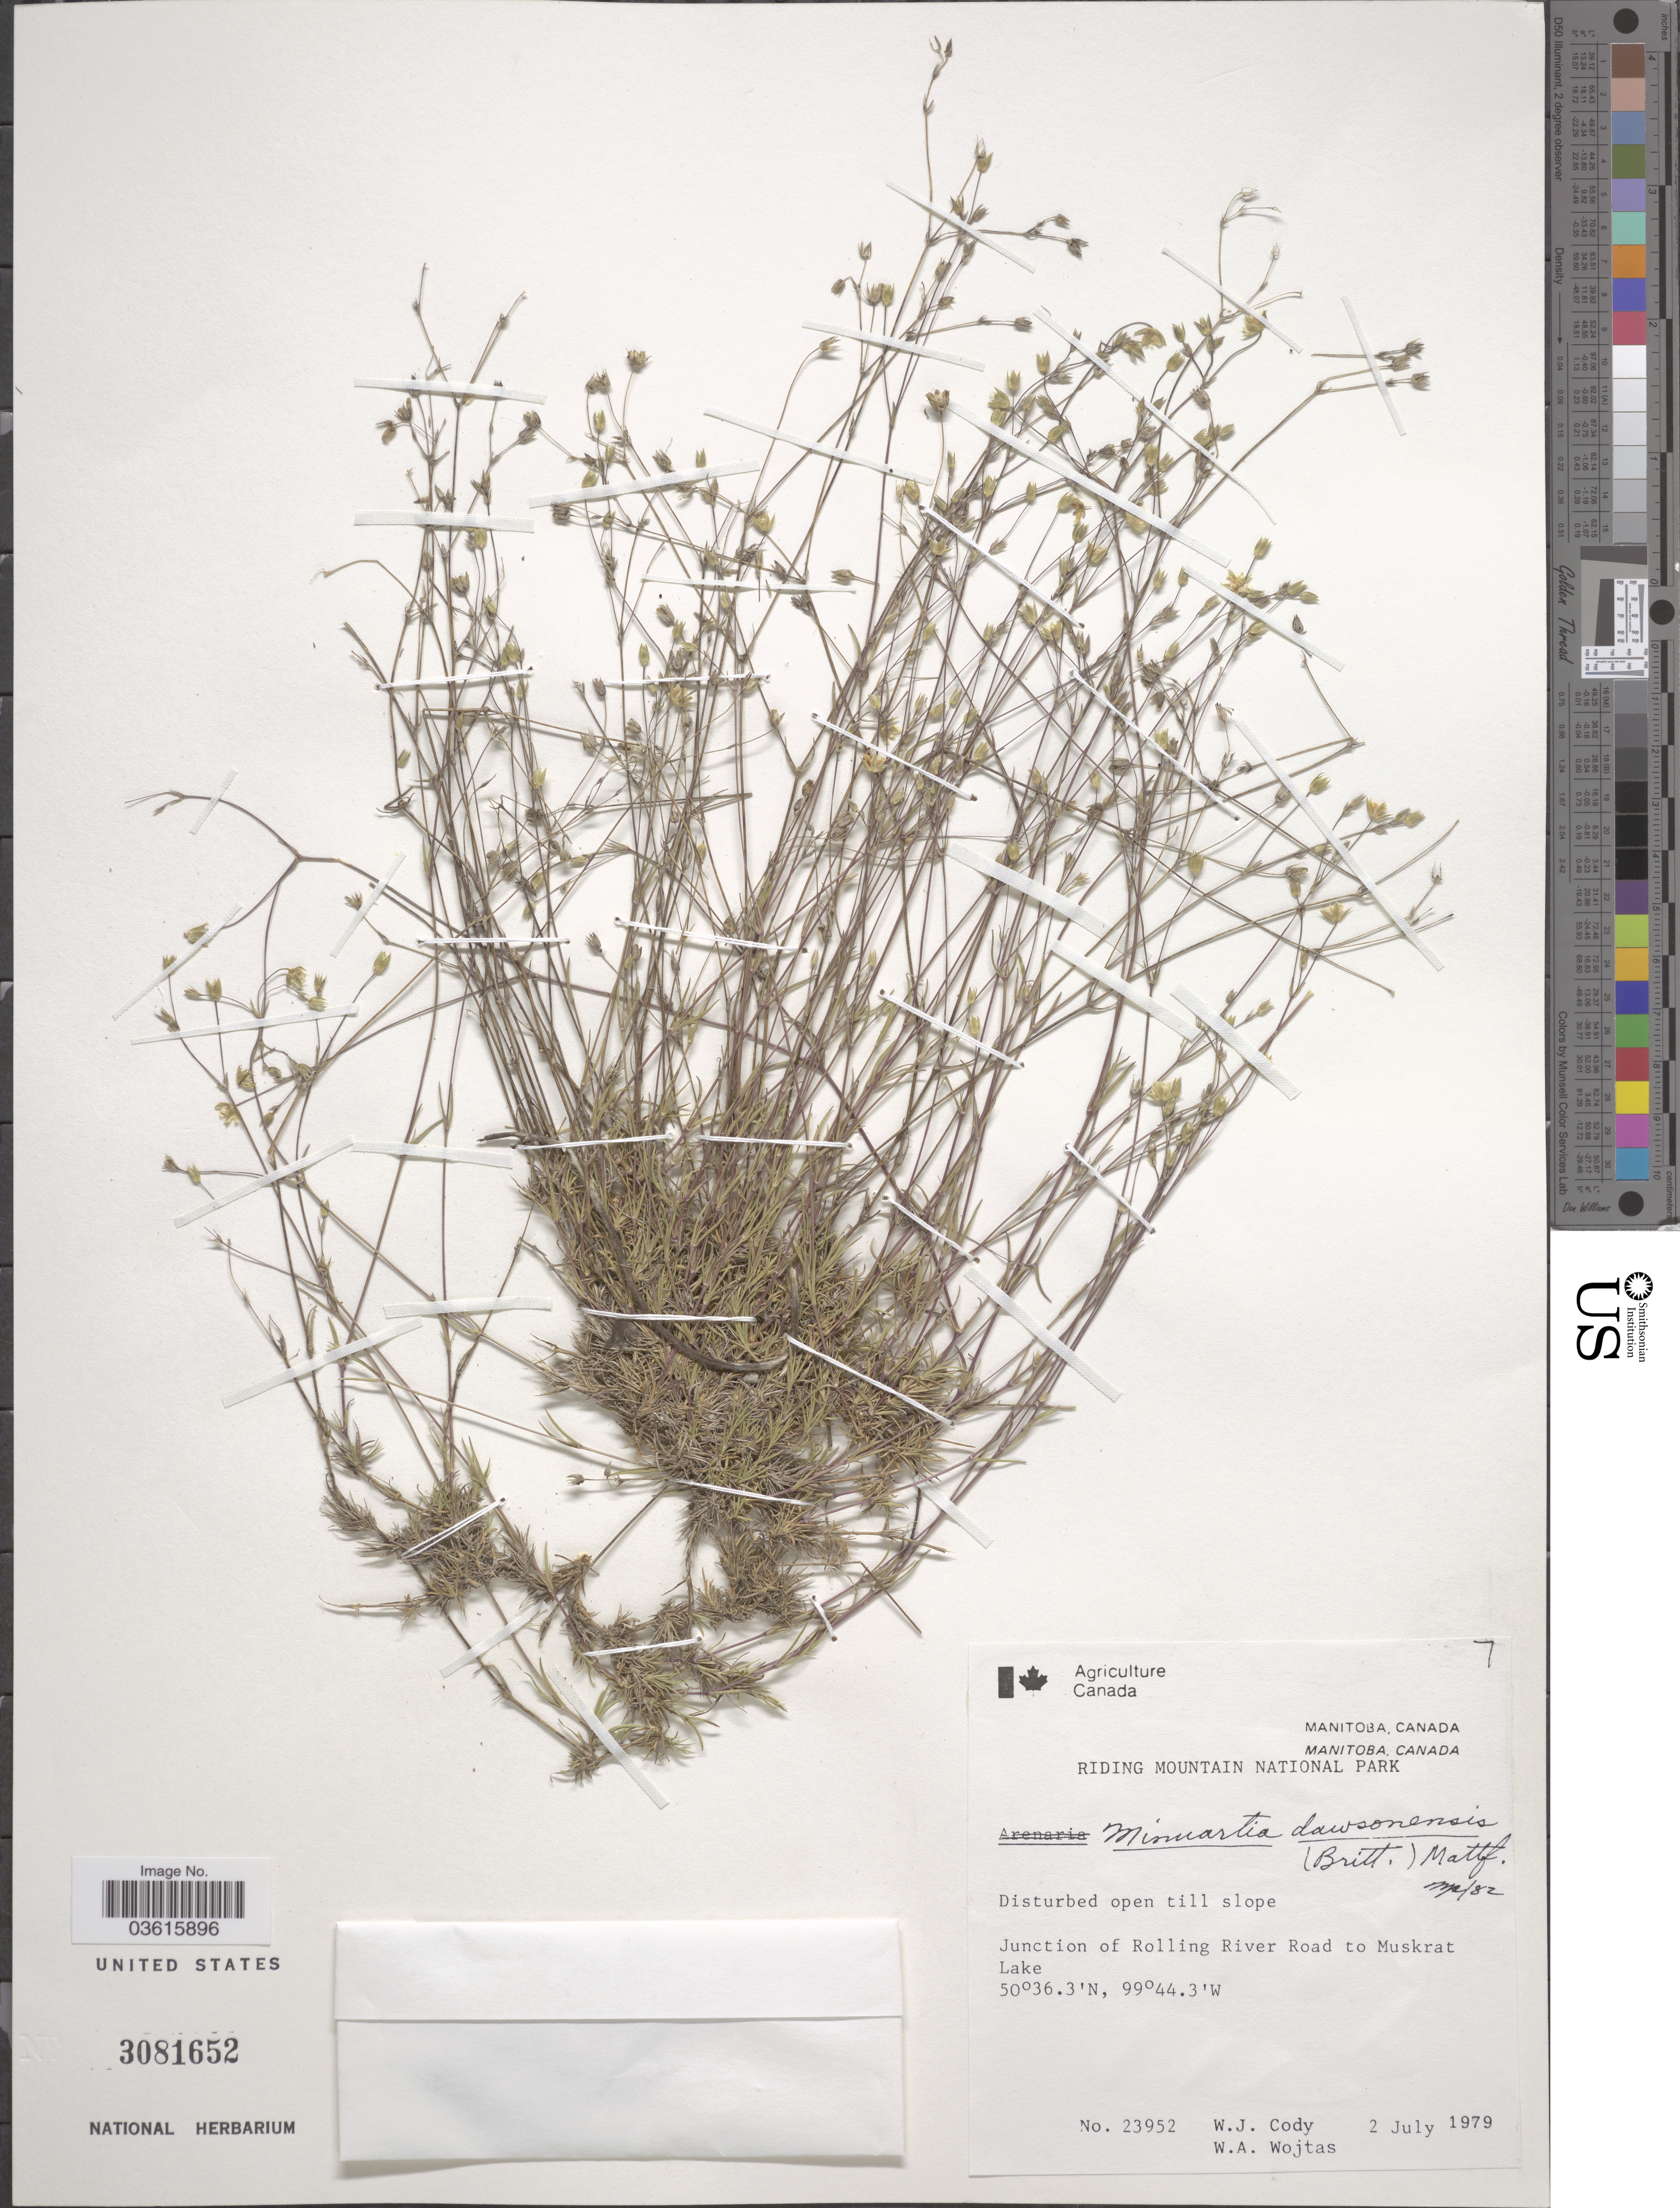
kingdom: Plantae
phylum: Tracheophyta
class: Magnoliopsida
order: Caryophyllales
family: Caryophyllaceae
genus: Minuartia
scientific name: Minuartia dawsonensis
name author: (Britton) House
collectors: W. Cody & W. Wojtas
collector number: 23952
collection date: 1979-07-02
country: Canada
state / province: Manitoba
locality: Riding Mountain National Park. Junction of Rolling River Road to Muskrat Lake.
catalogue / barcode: US 3081652